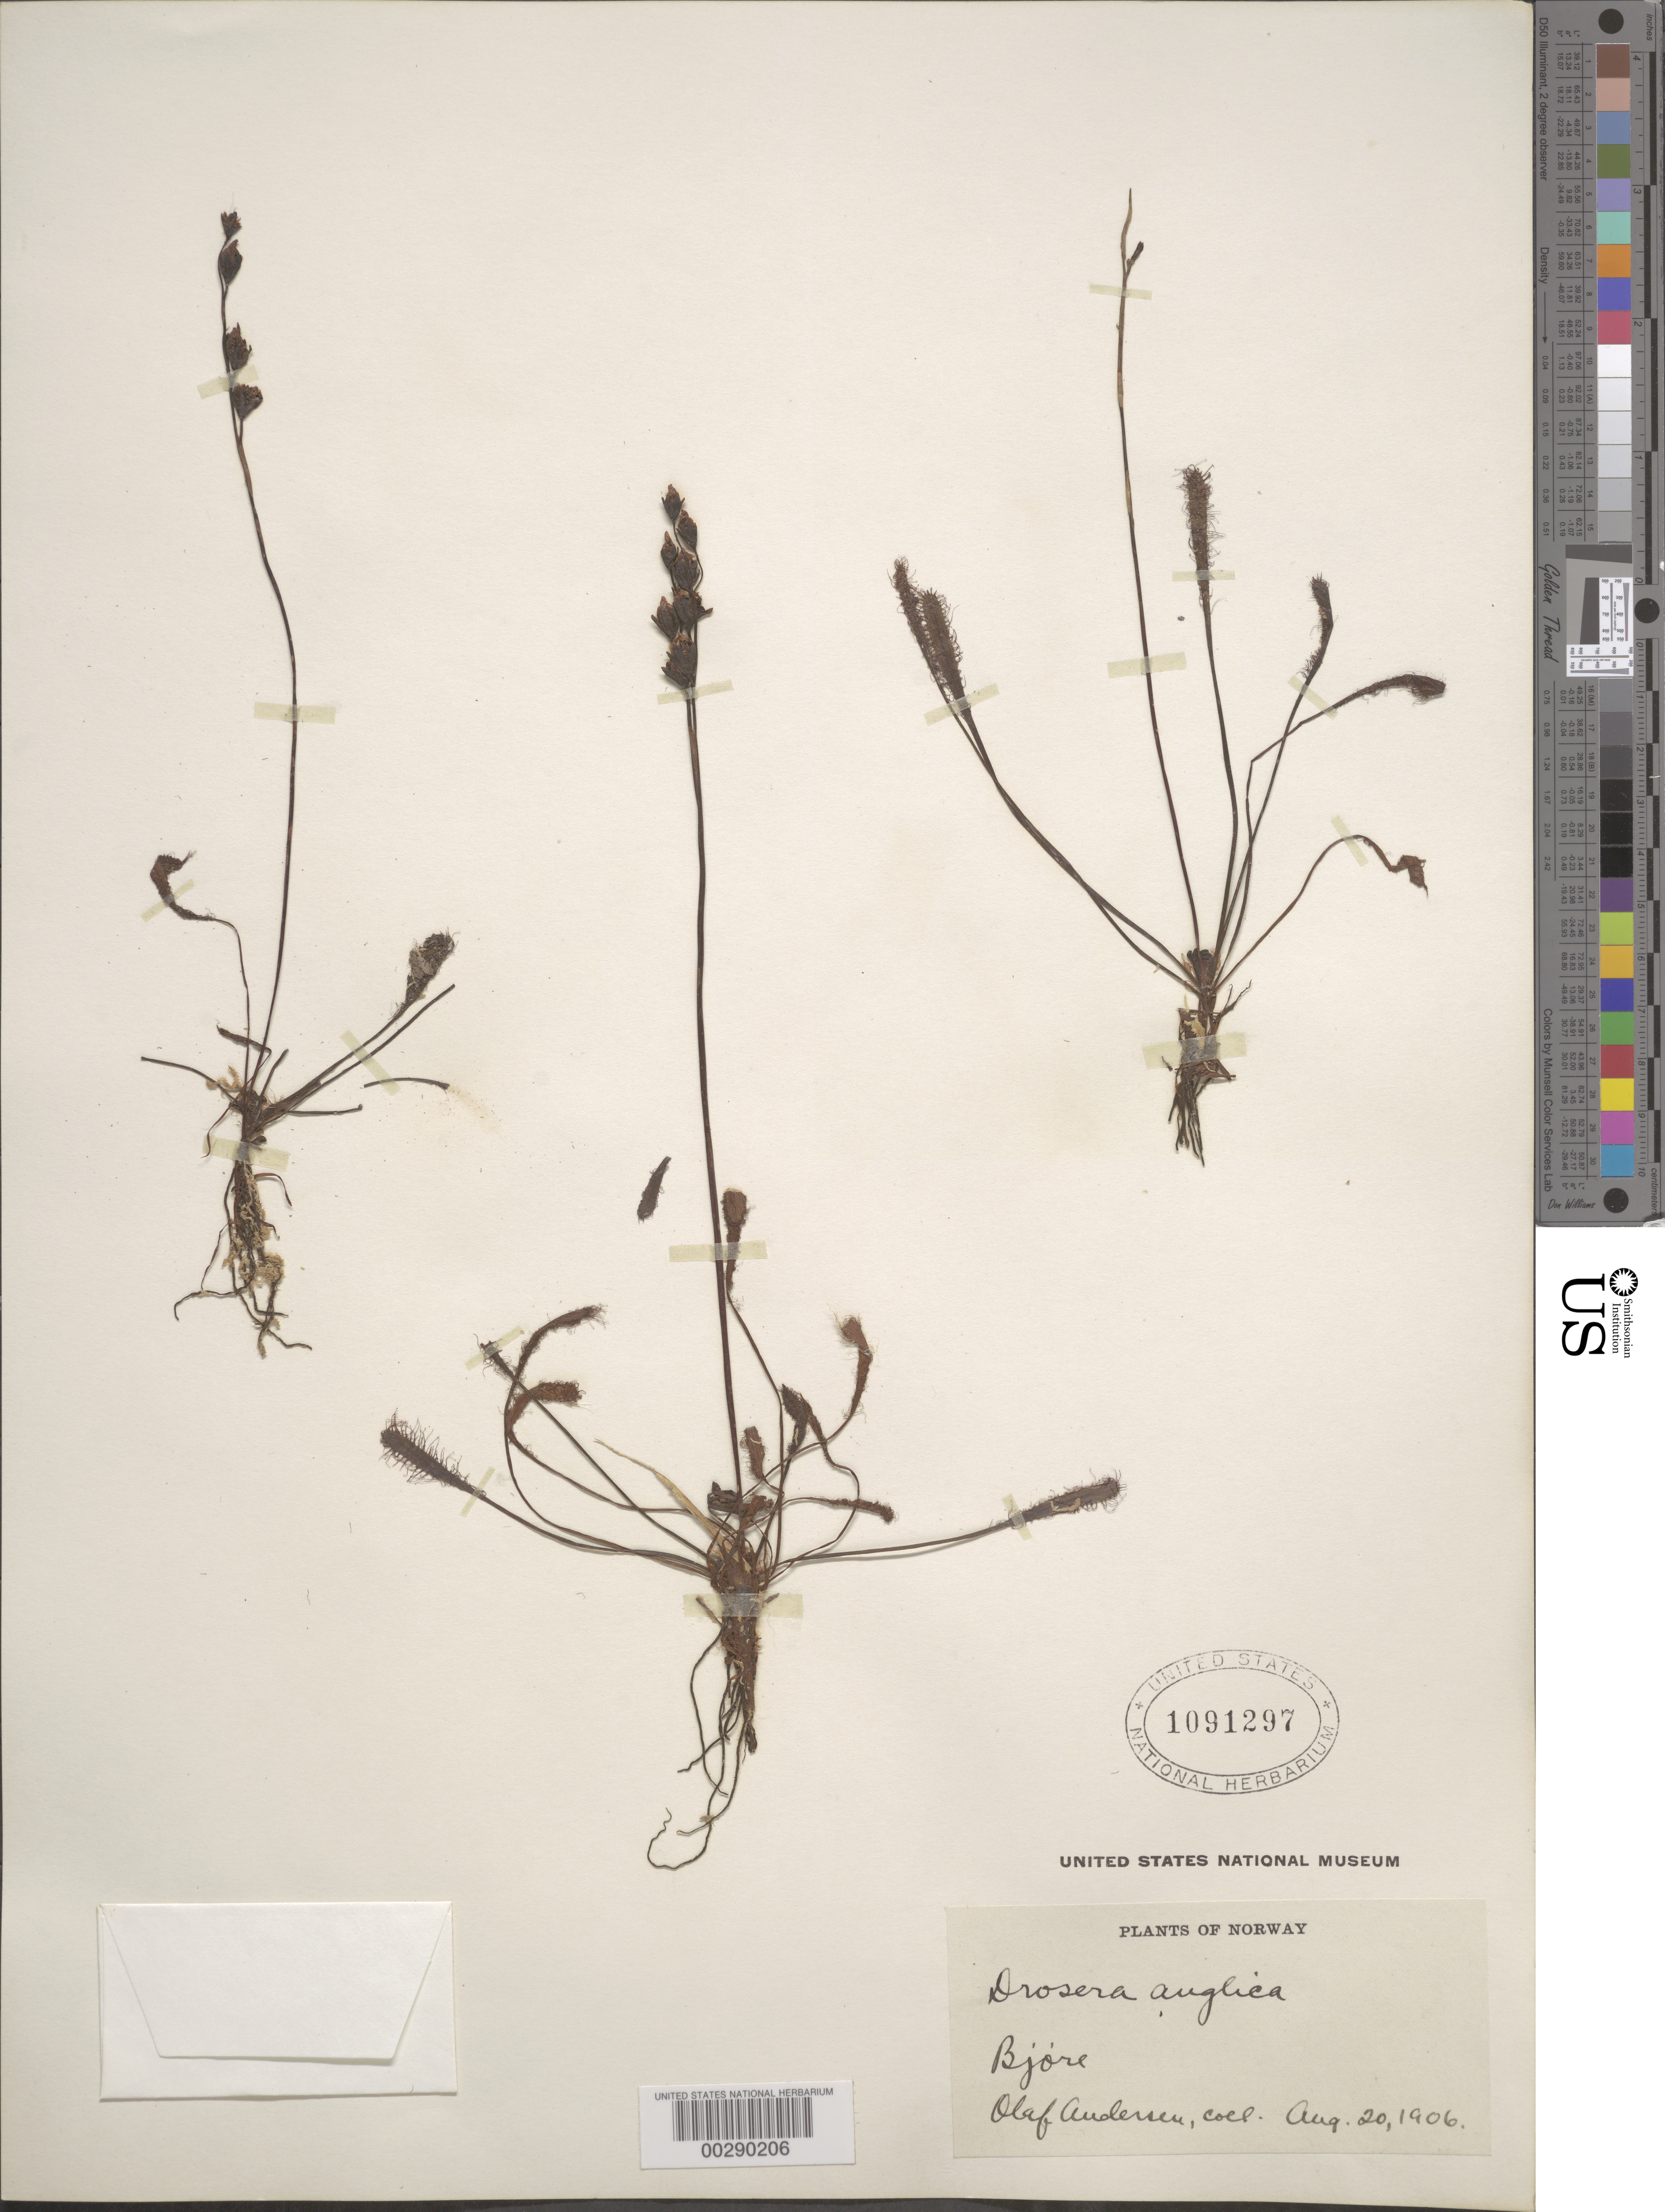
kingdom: Plantae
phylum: Tracheophyta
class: Magnoliopsida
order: Caryophyllales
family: Droseraceae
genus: Drosera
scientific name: Drosera anglica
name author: Huds.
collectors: O. Anderson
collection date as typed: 20 Aug 1906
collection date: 1906-08-20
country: Norway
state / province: Buskerud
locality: Bjore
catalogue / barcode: US 1091297